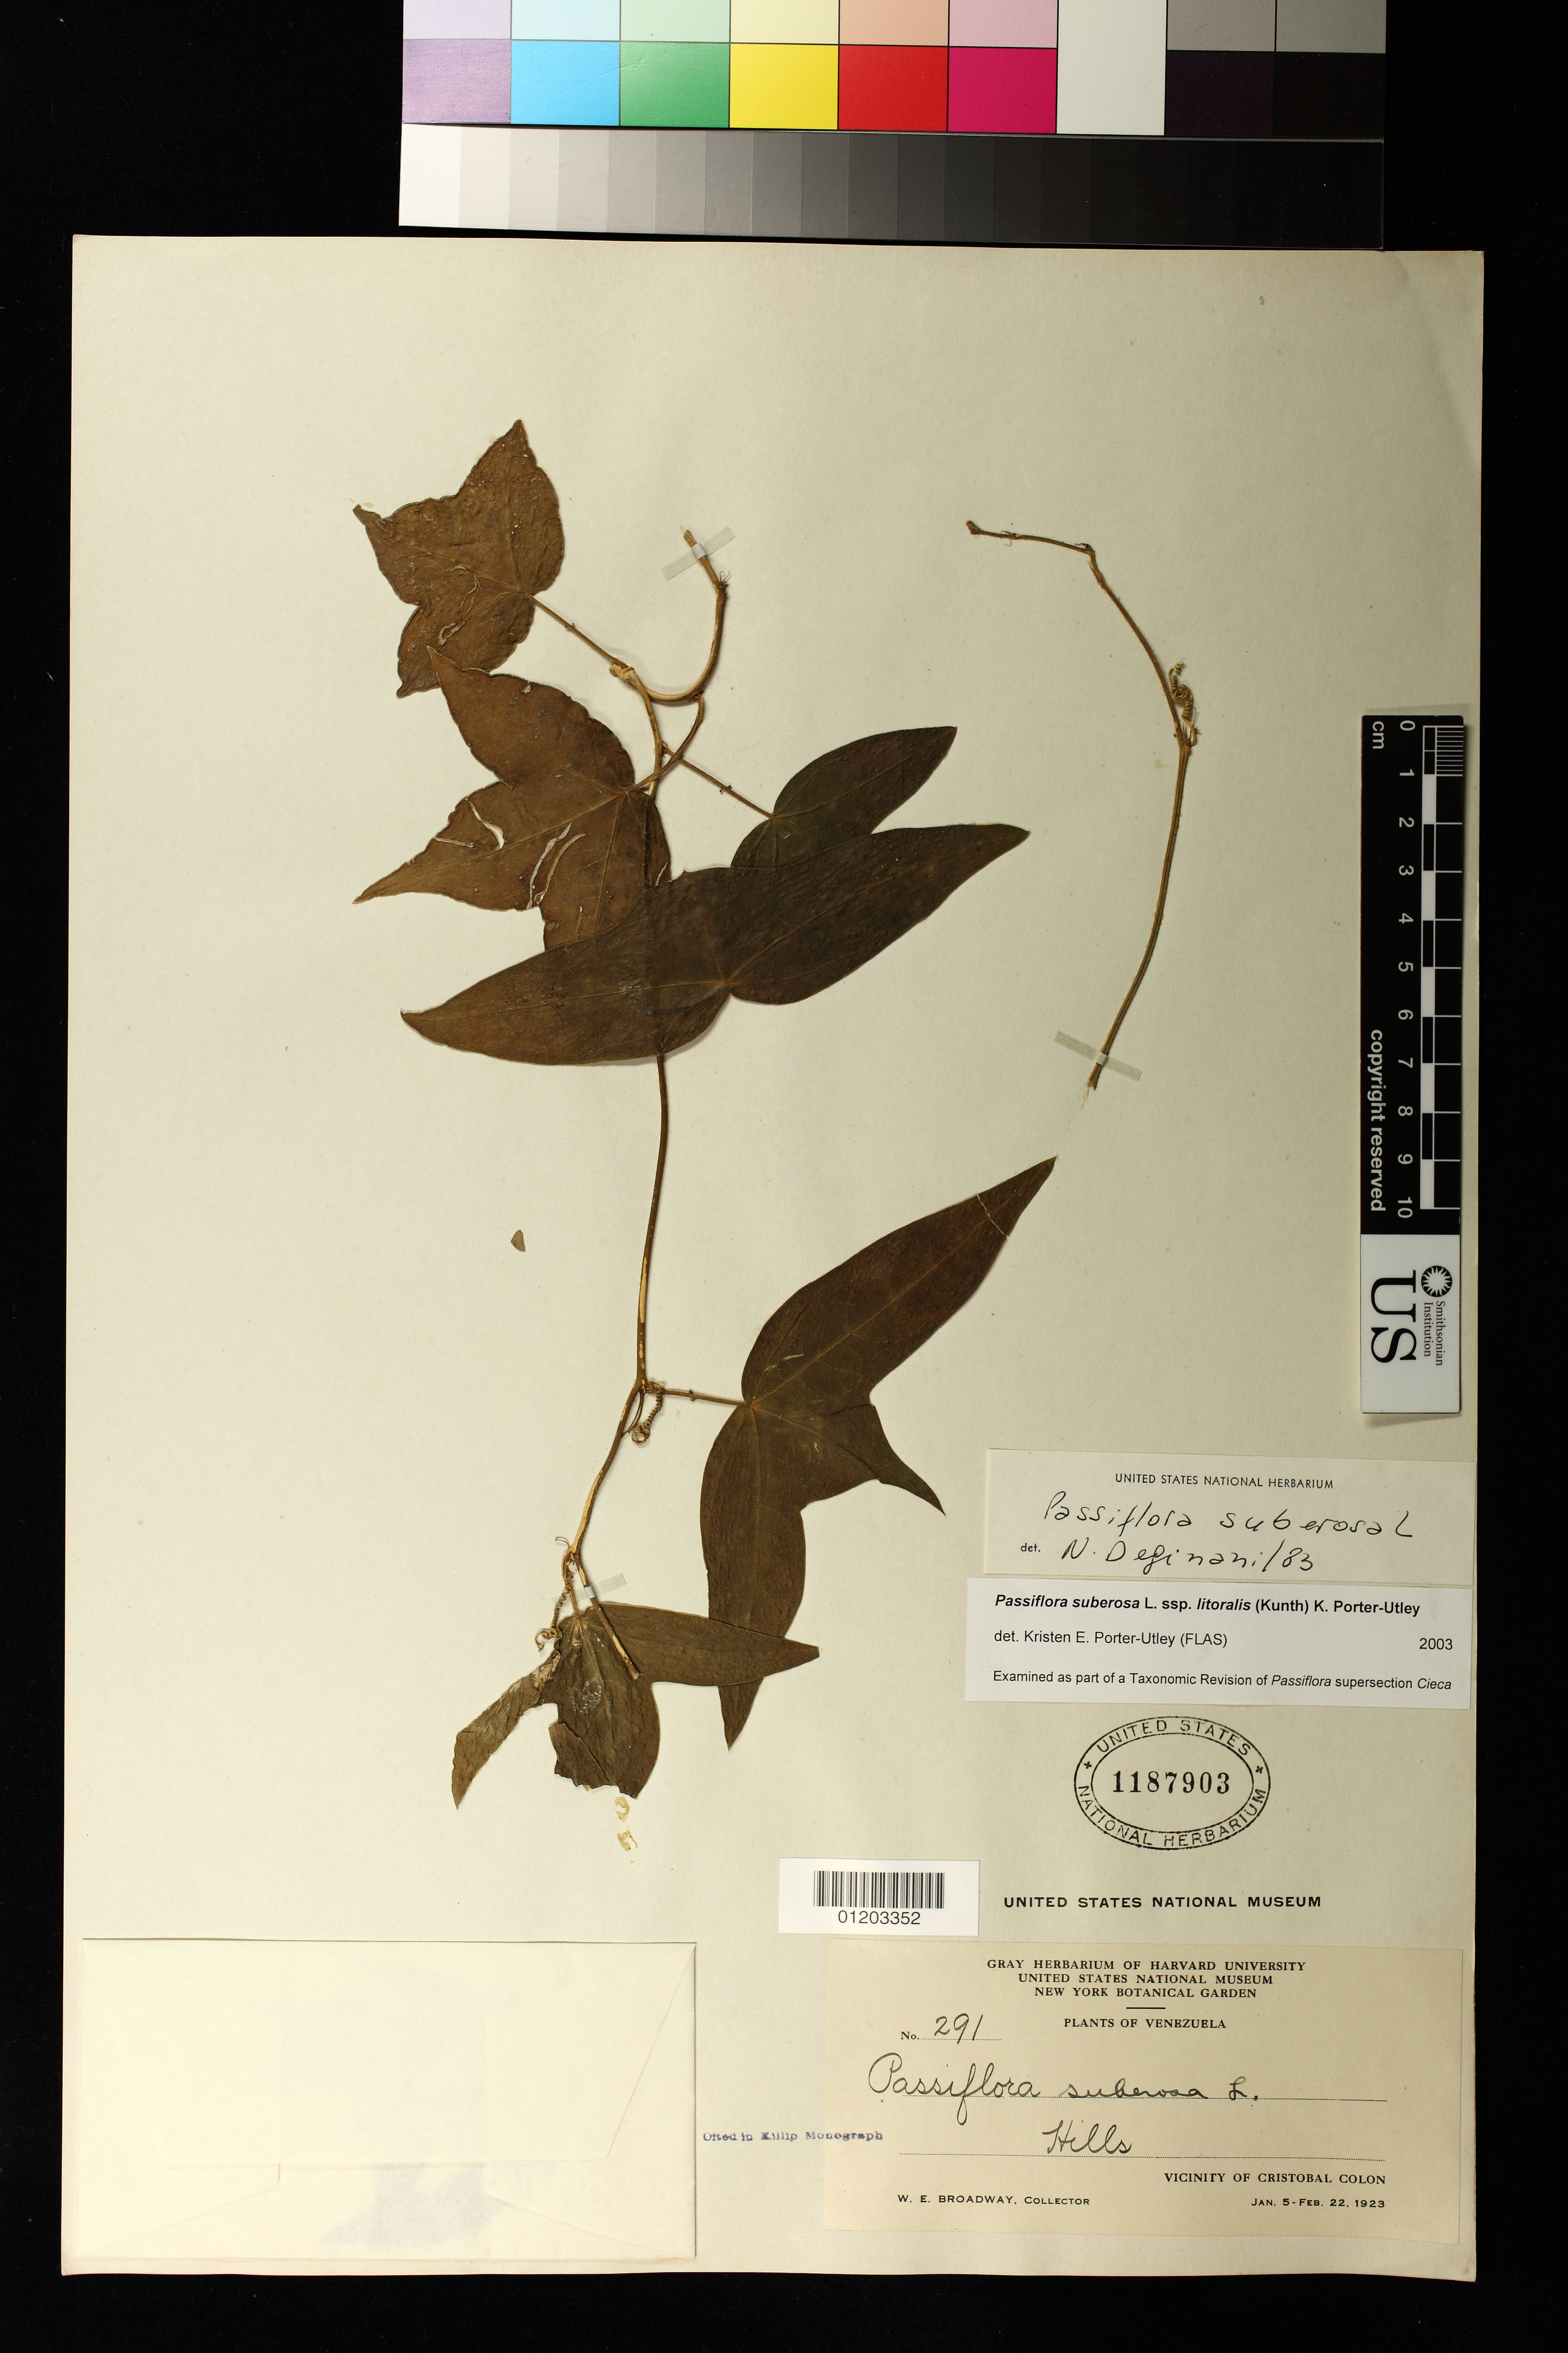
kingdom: Plantae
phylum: Tracheophyta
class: Magnoliopsida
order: Malpighiales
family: Passifloraceae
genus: Passiflora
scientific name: Passiflora suberosa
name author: L.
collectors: W. E. Broadway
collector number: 291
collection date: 1923-01-05/1923-02-22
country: Venezuela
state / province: Sucre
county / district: Valdez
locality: vicinity of Cristobal Colon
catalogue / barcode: US 1187903